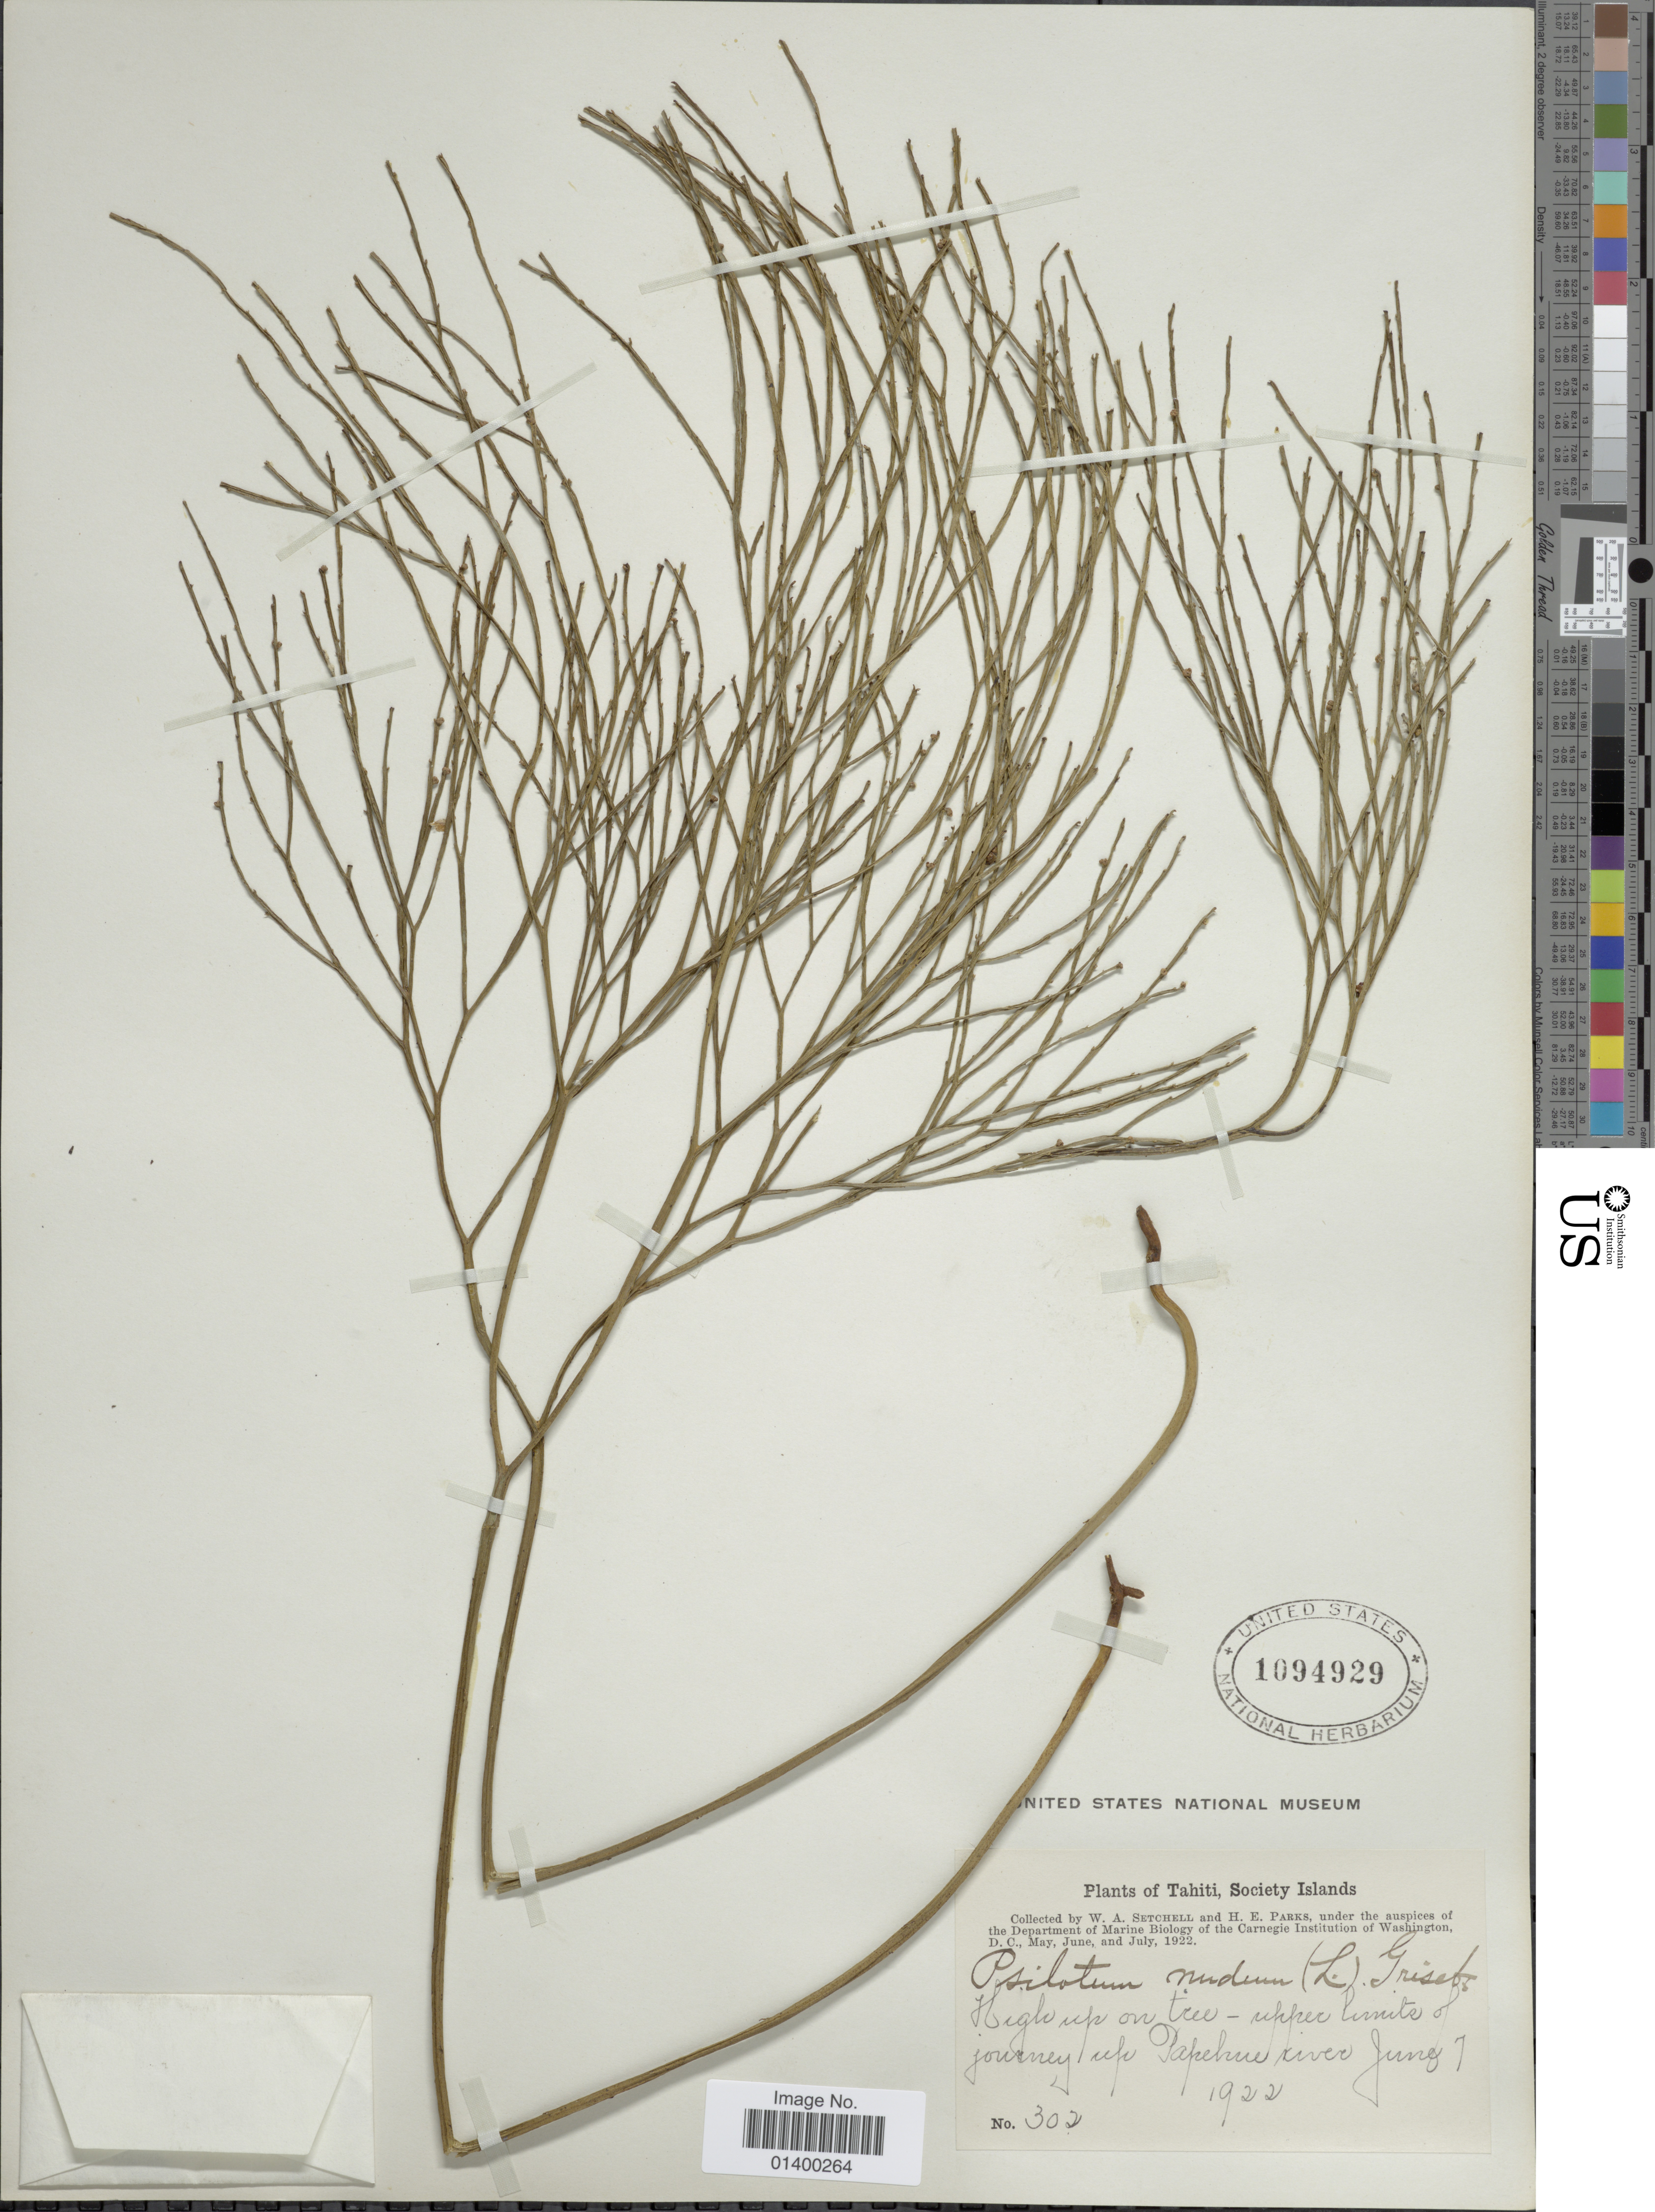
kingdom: Plantae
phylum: Tracheophyta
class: Polypodiopsida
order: Psilotales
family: Psilotaceae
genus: Psilotum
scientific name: Psilotum nudum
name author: (L.) P. Beauv.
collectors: W. Setchell & H. E. Parks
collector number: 302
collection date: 1922-06-07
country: French Polynesia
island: Tahiti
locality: Tahiti, Society Islands, high up on tree-upper limits of journey up Papehue river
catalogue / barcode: US 1094929